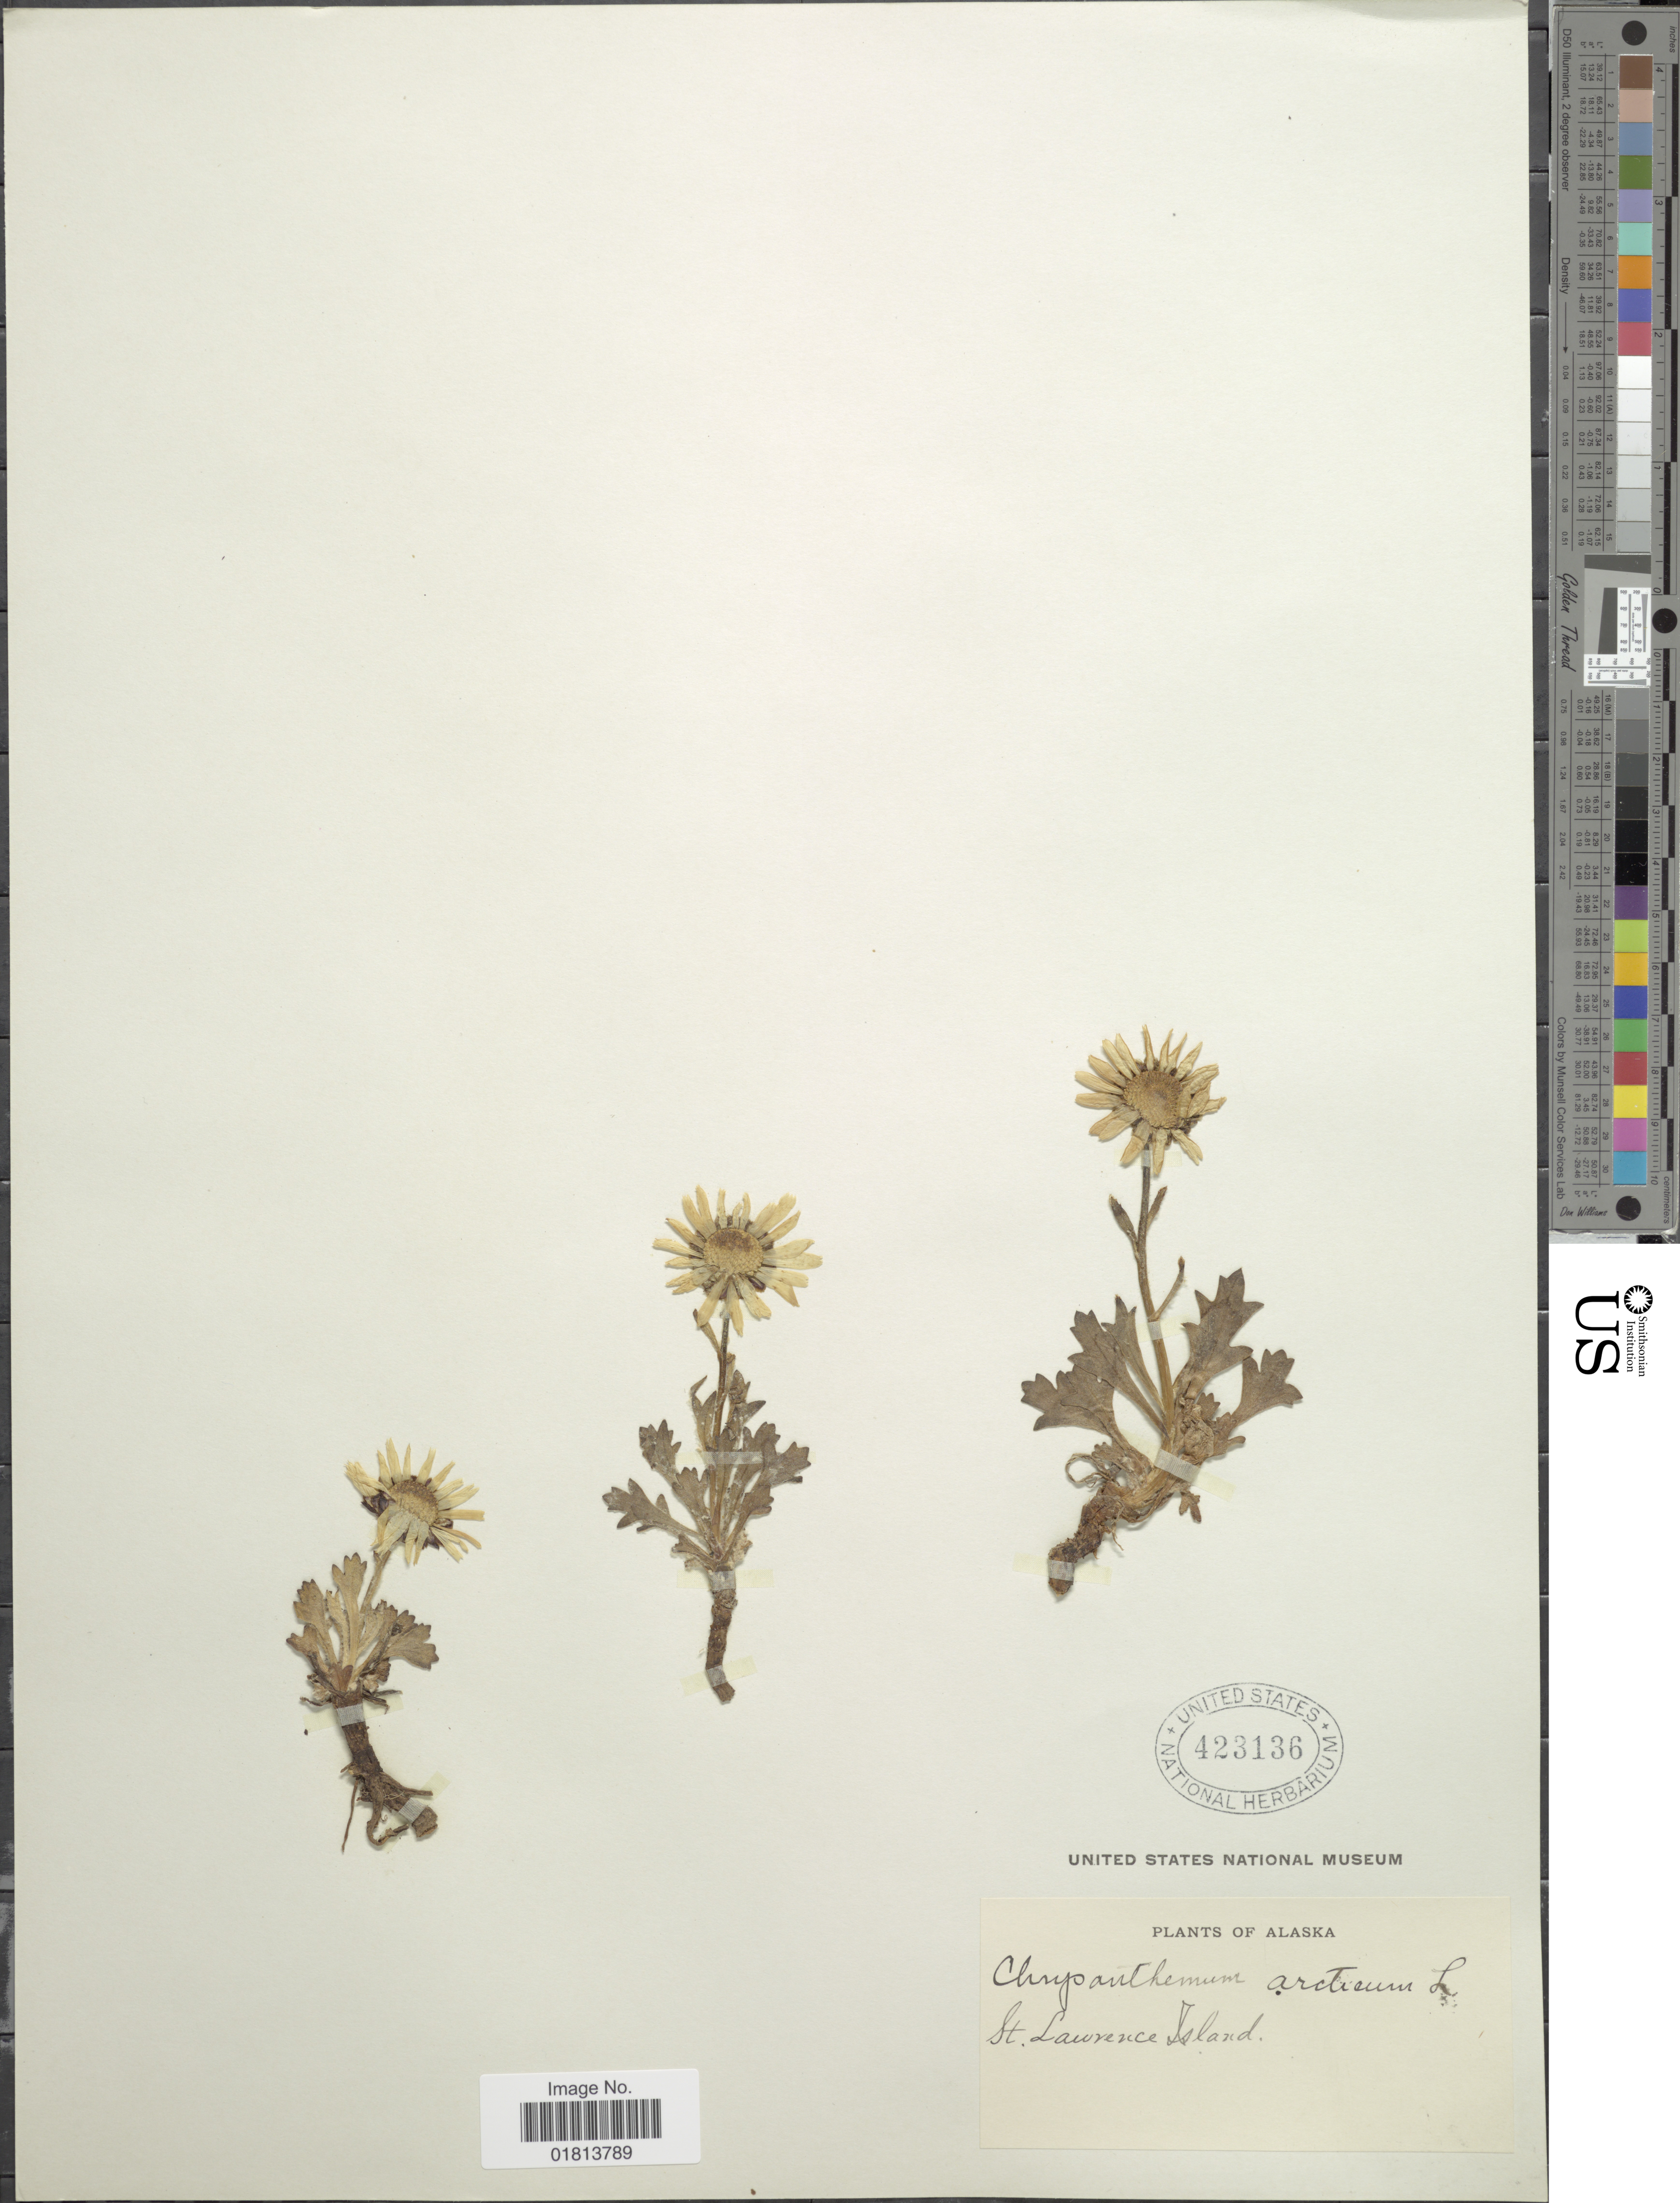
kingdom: Plantae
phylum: Tracheophyta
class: Magnoliopsida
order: Asterales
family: Asteraceae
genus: Arctanthemum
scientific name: Arctanthemum arcticum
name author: (L.) Tzvelev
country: United States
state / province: Alaska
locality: St. Lawrence Island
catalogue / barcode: US 423136